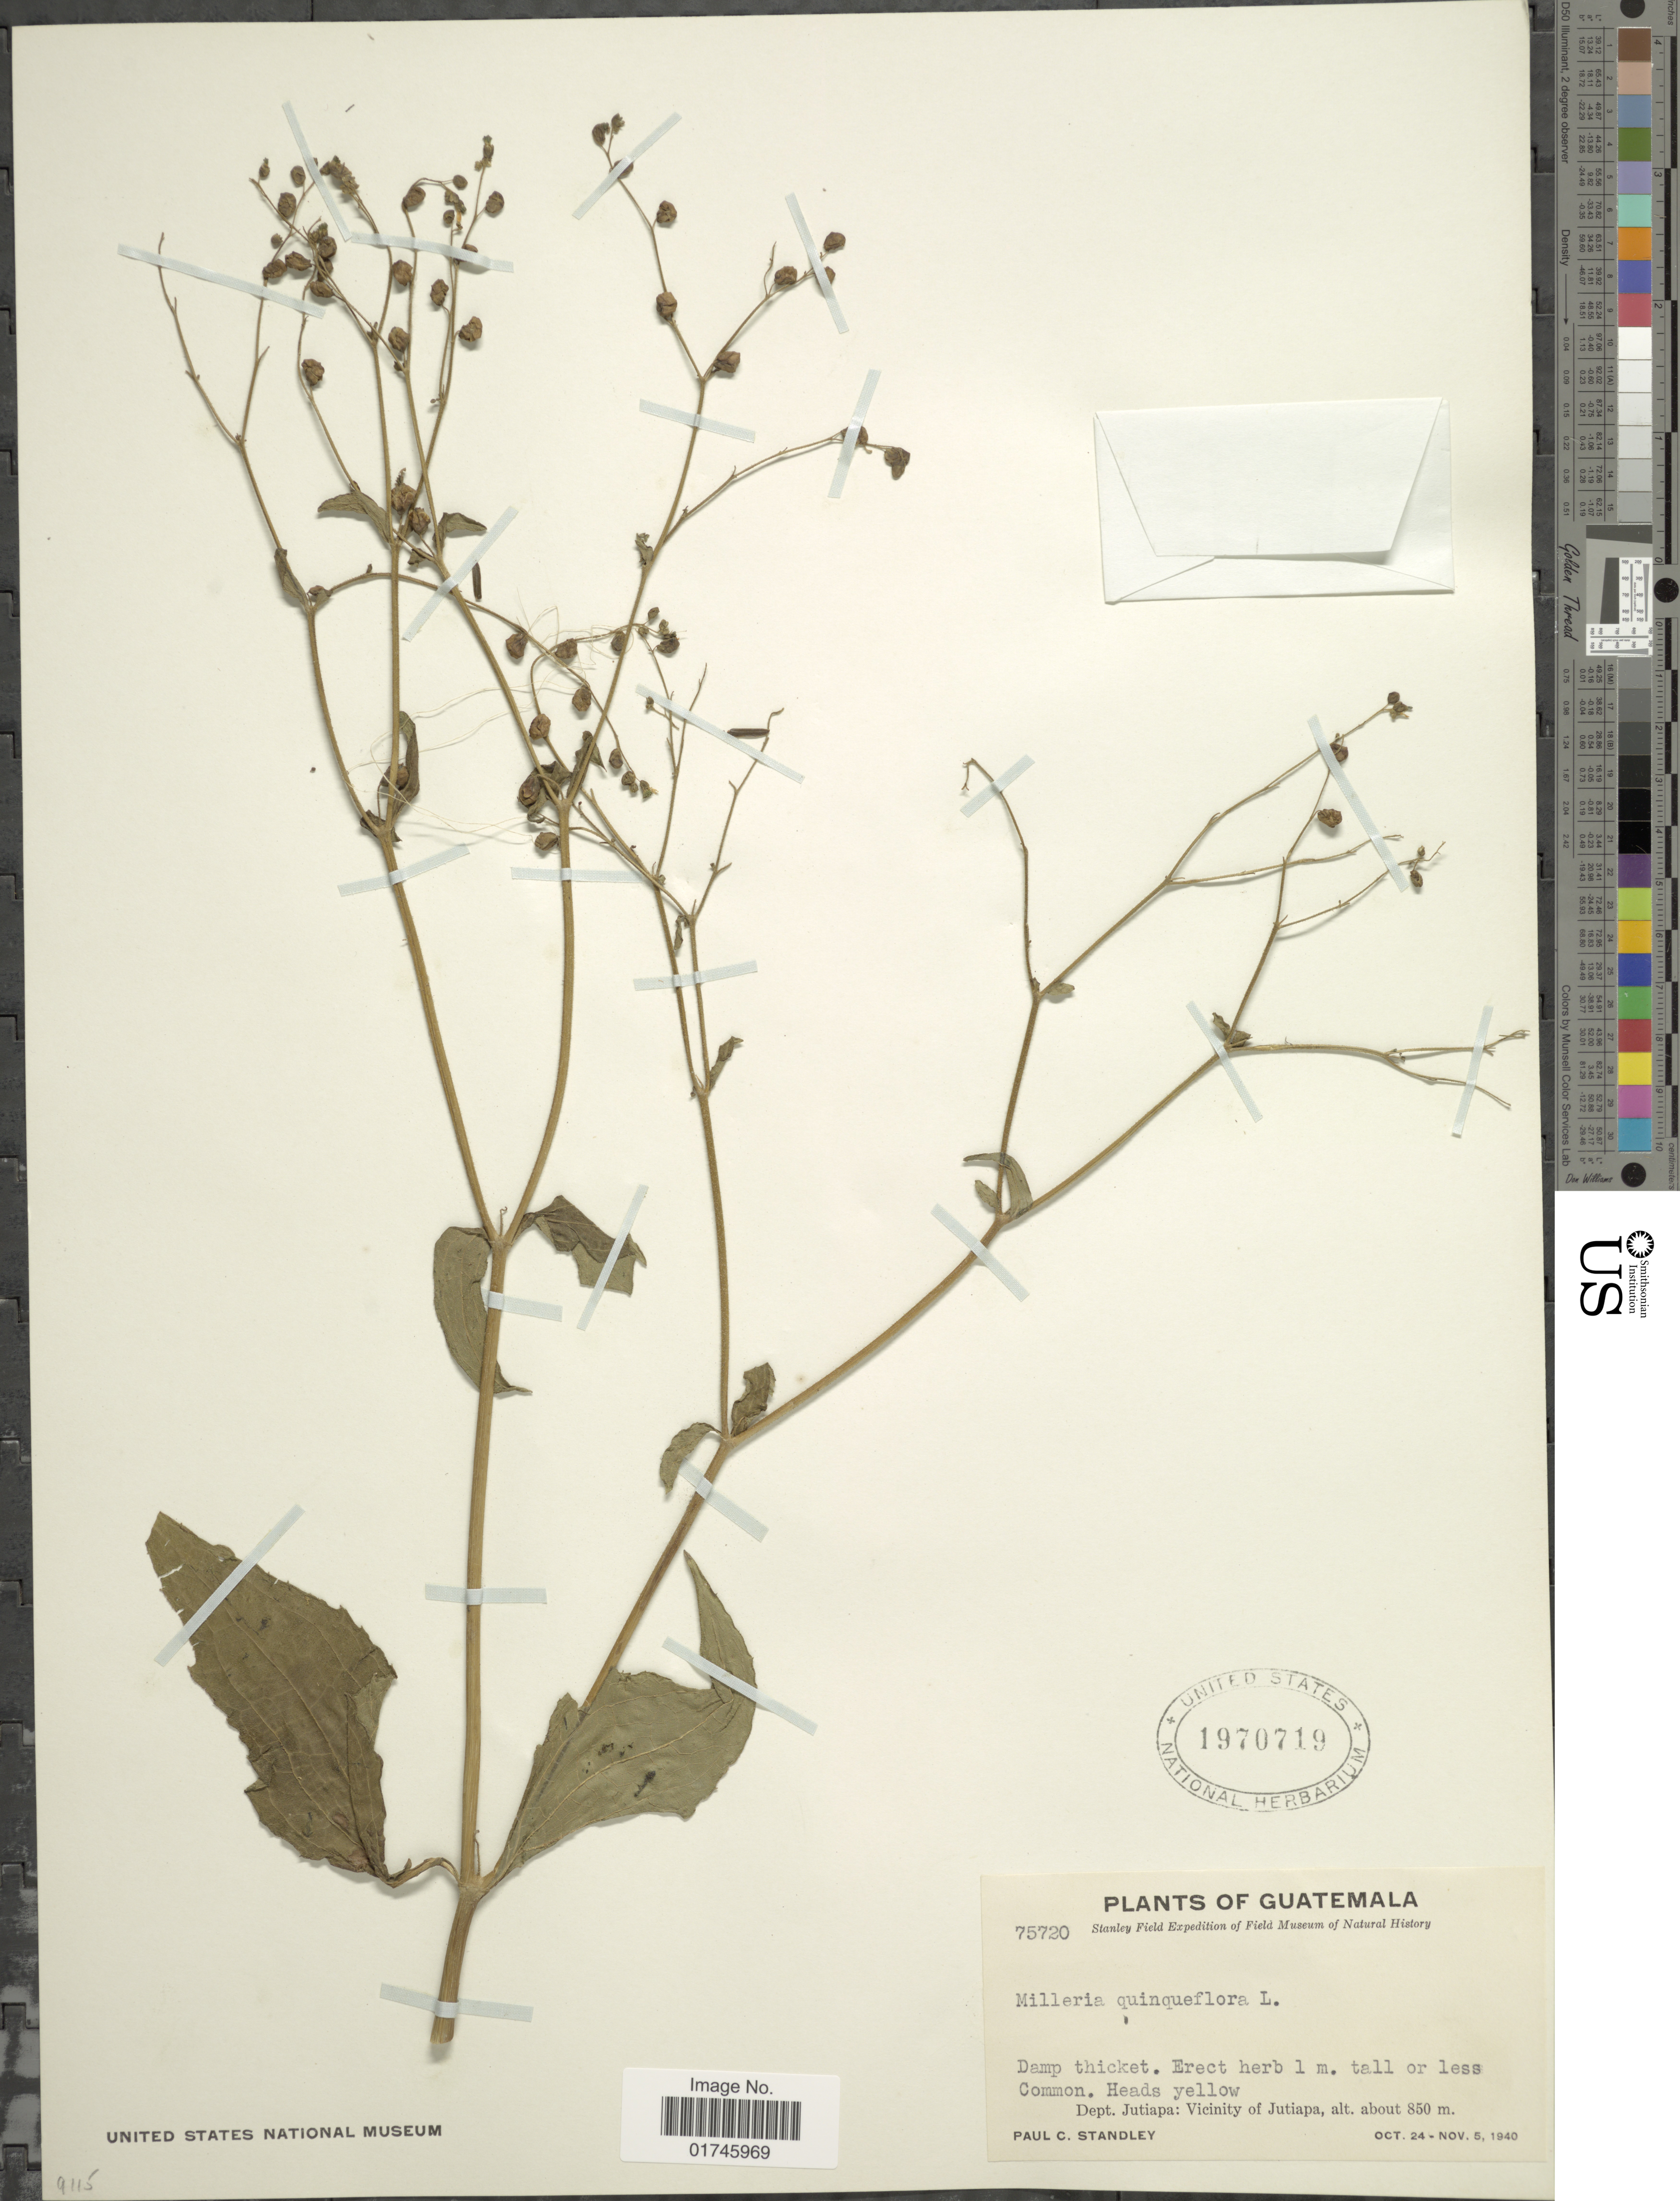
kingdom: Plantae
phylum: Tracheophyta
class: Magnoliopsida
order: Asterales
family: Asteraceae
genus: Milleria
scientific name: Milleria quinqueflora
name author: L.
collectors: P. C. Standley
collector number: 75720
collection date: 1940-10-24/1940-11-05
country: Guatemala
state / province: Jutiapa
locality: Dept. Jutiapa: Vicinity of Jutiapa.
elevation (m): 850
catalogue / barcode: US 1970719